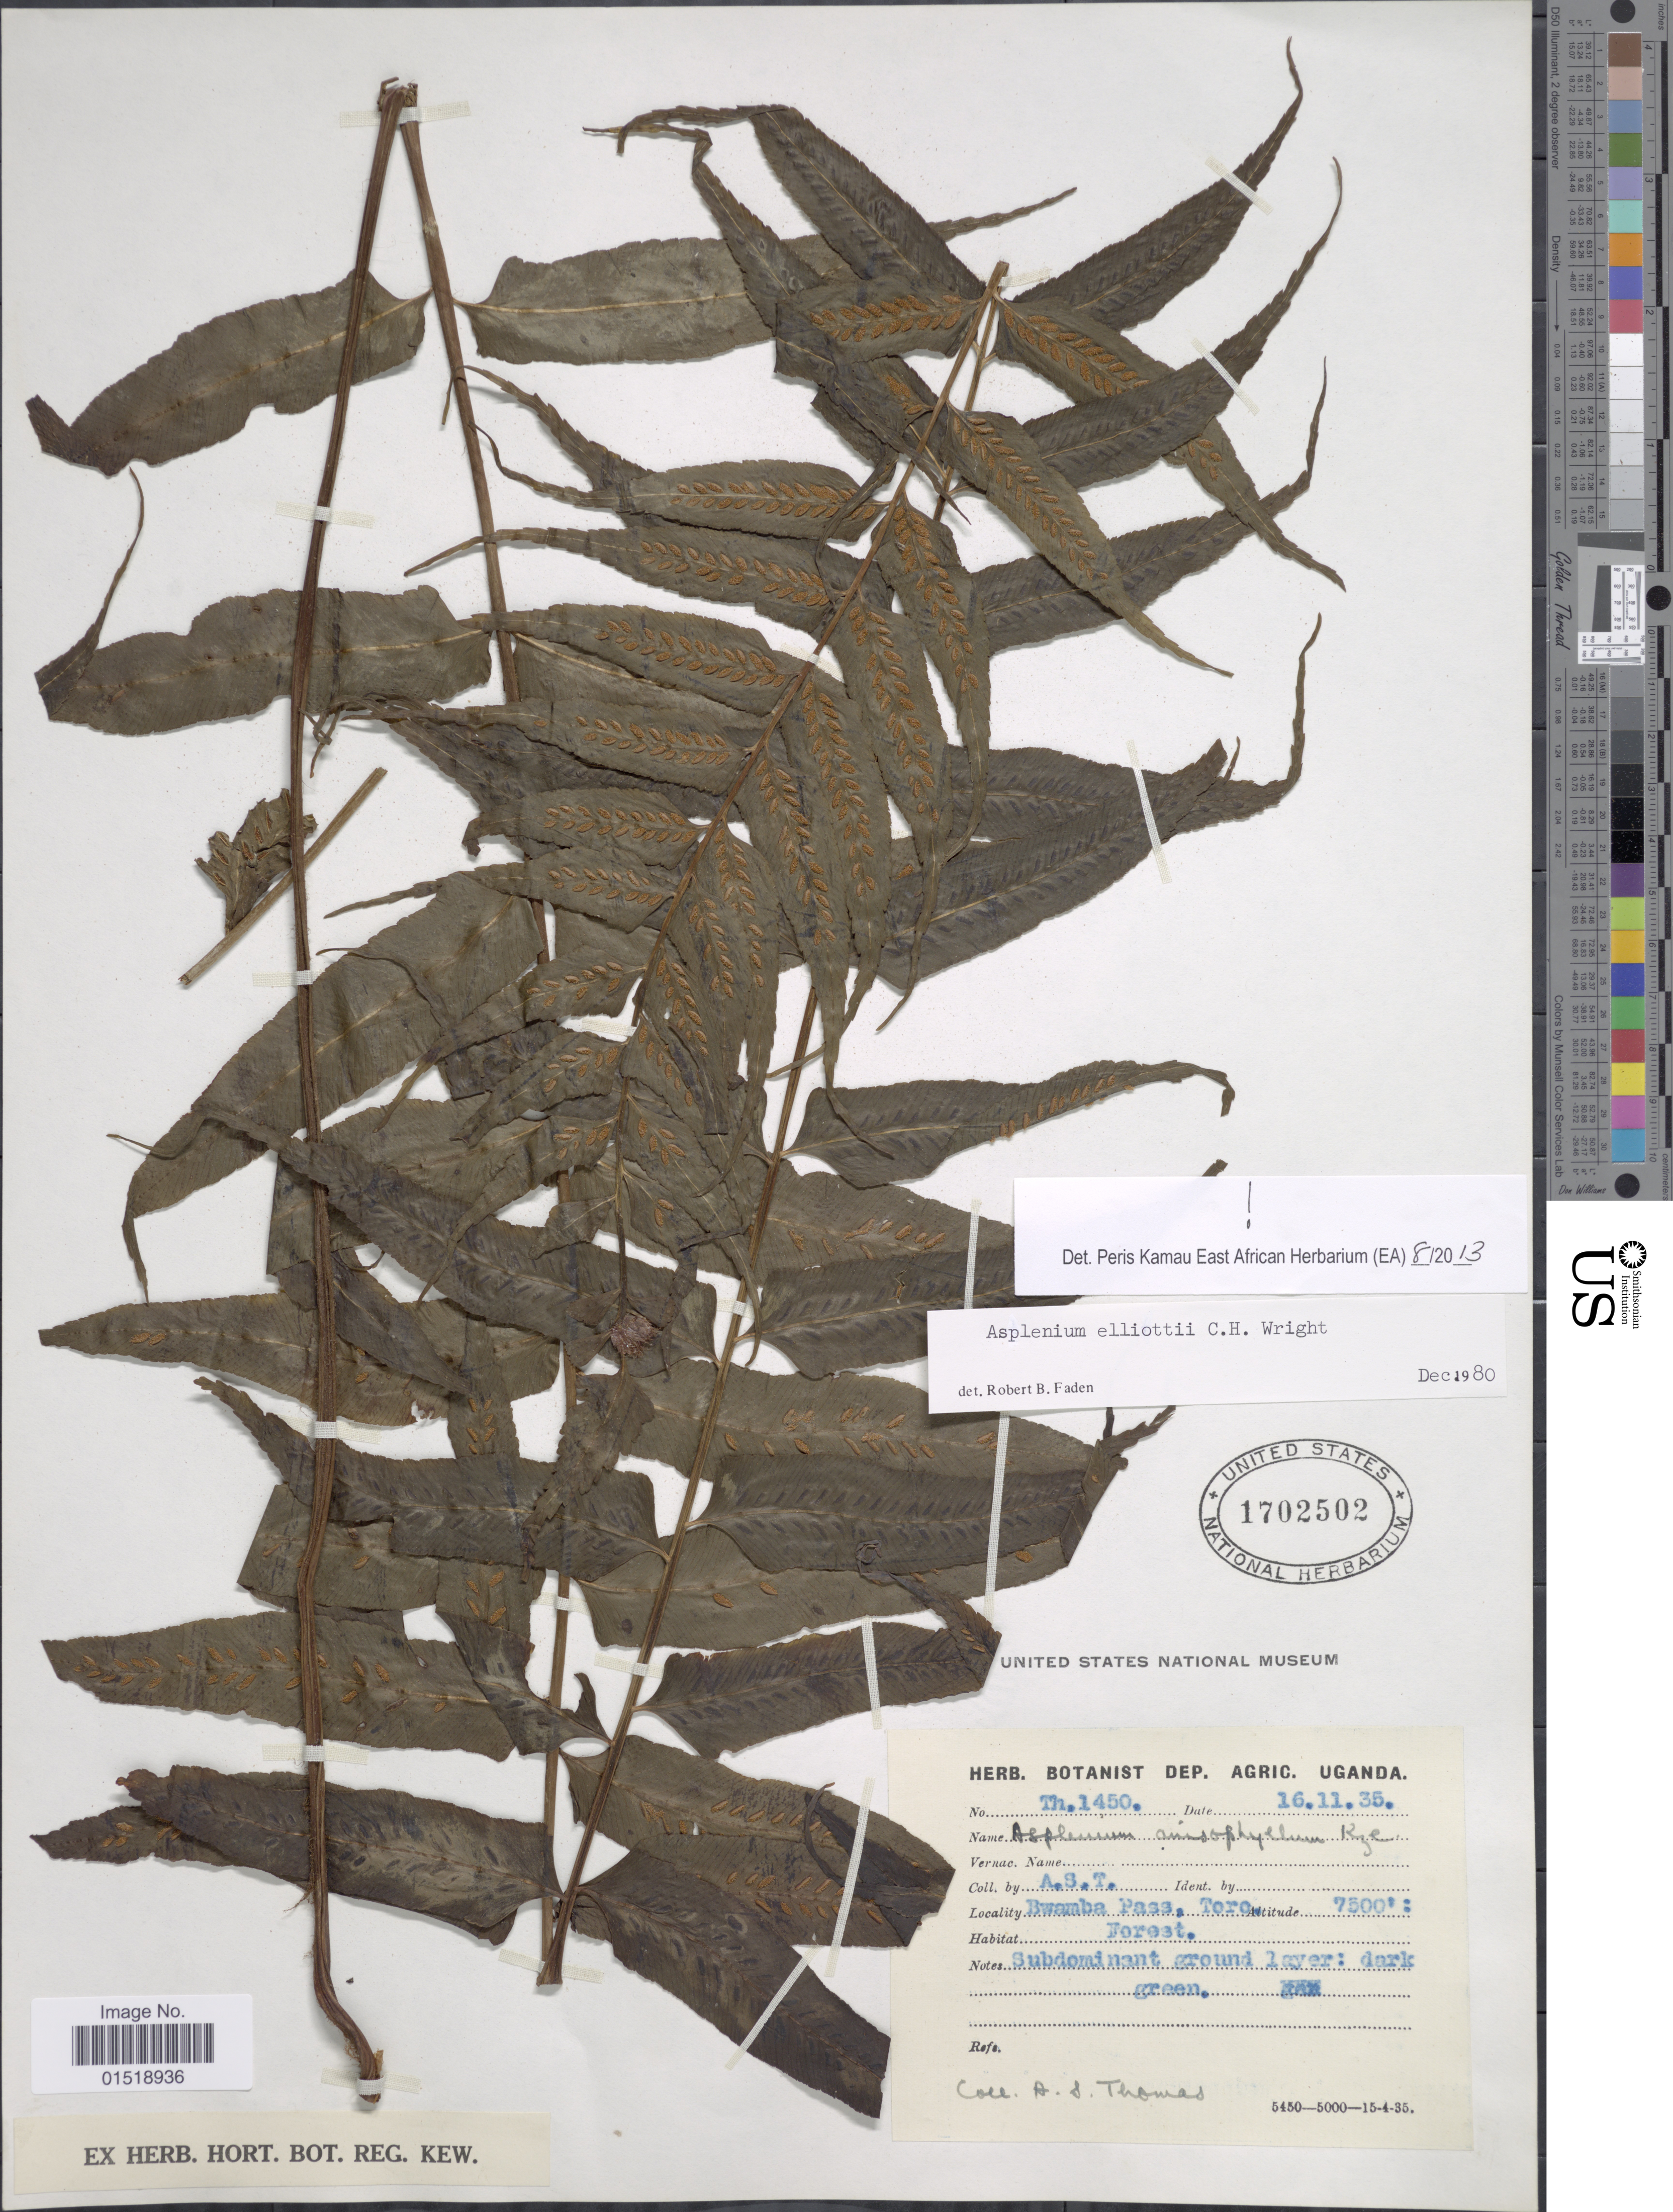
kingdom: Plantae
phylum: Tracheophyta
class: Polypodiopsida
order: Polypodiales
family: Aspleniaceae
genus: Asplenium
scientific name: Asplenium elliottii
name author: C.H. Wright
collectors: A. Thomas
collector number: Th.1450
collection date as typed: Transcribed d/m/y: 16/11/35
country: Uganda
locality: Bwamba Pass, Toro.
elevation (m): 2286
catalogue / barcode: US 1702502